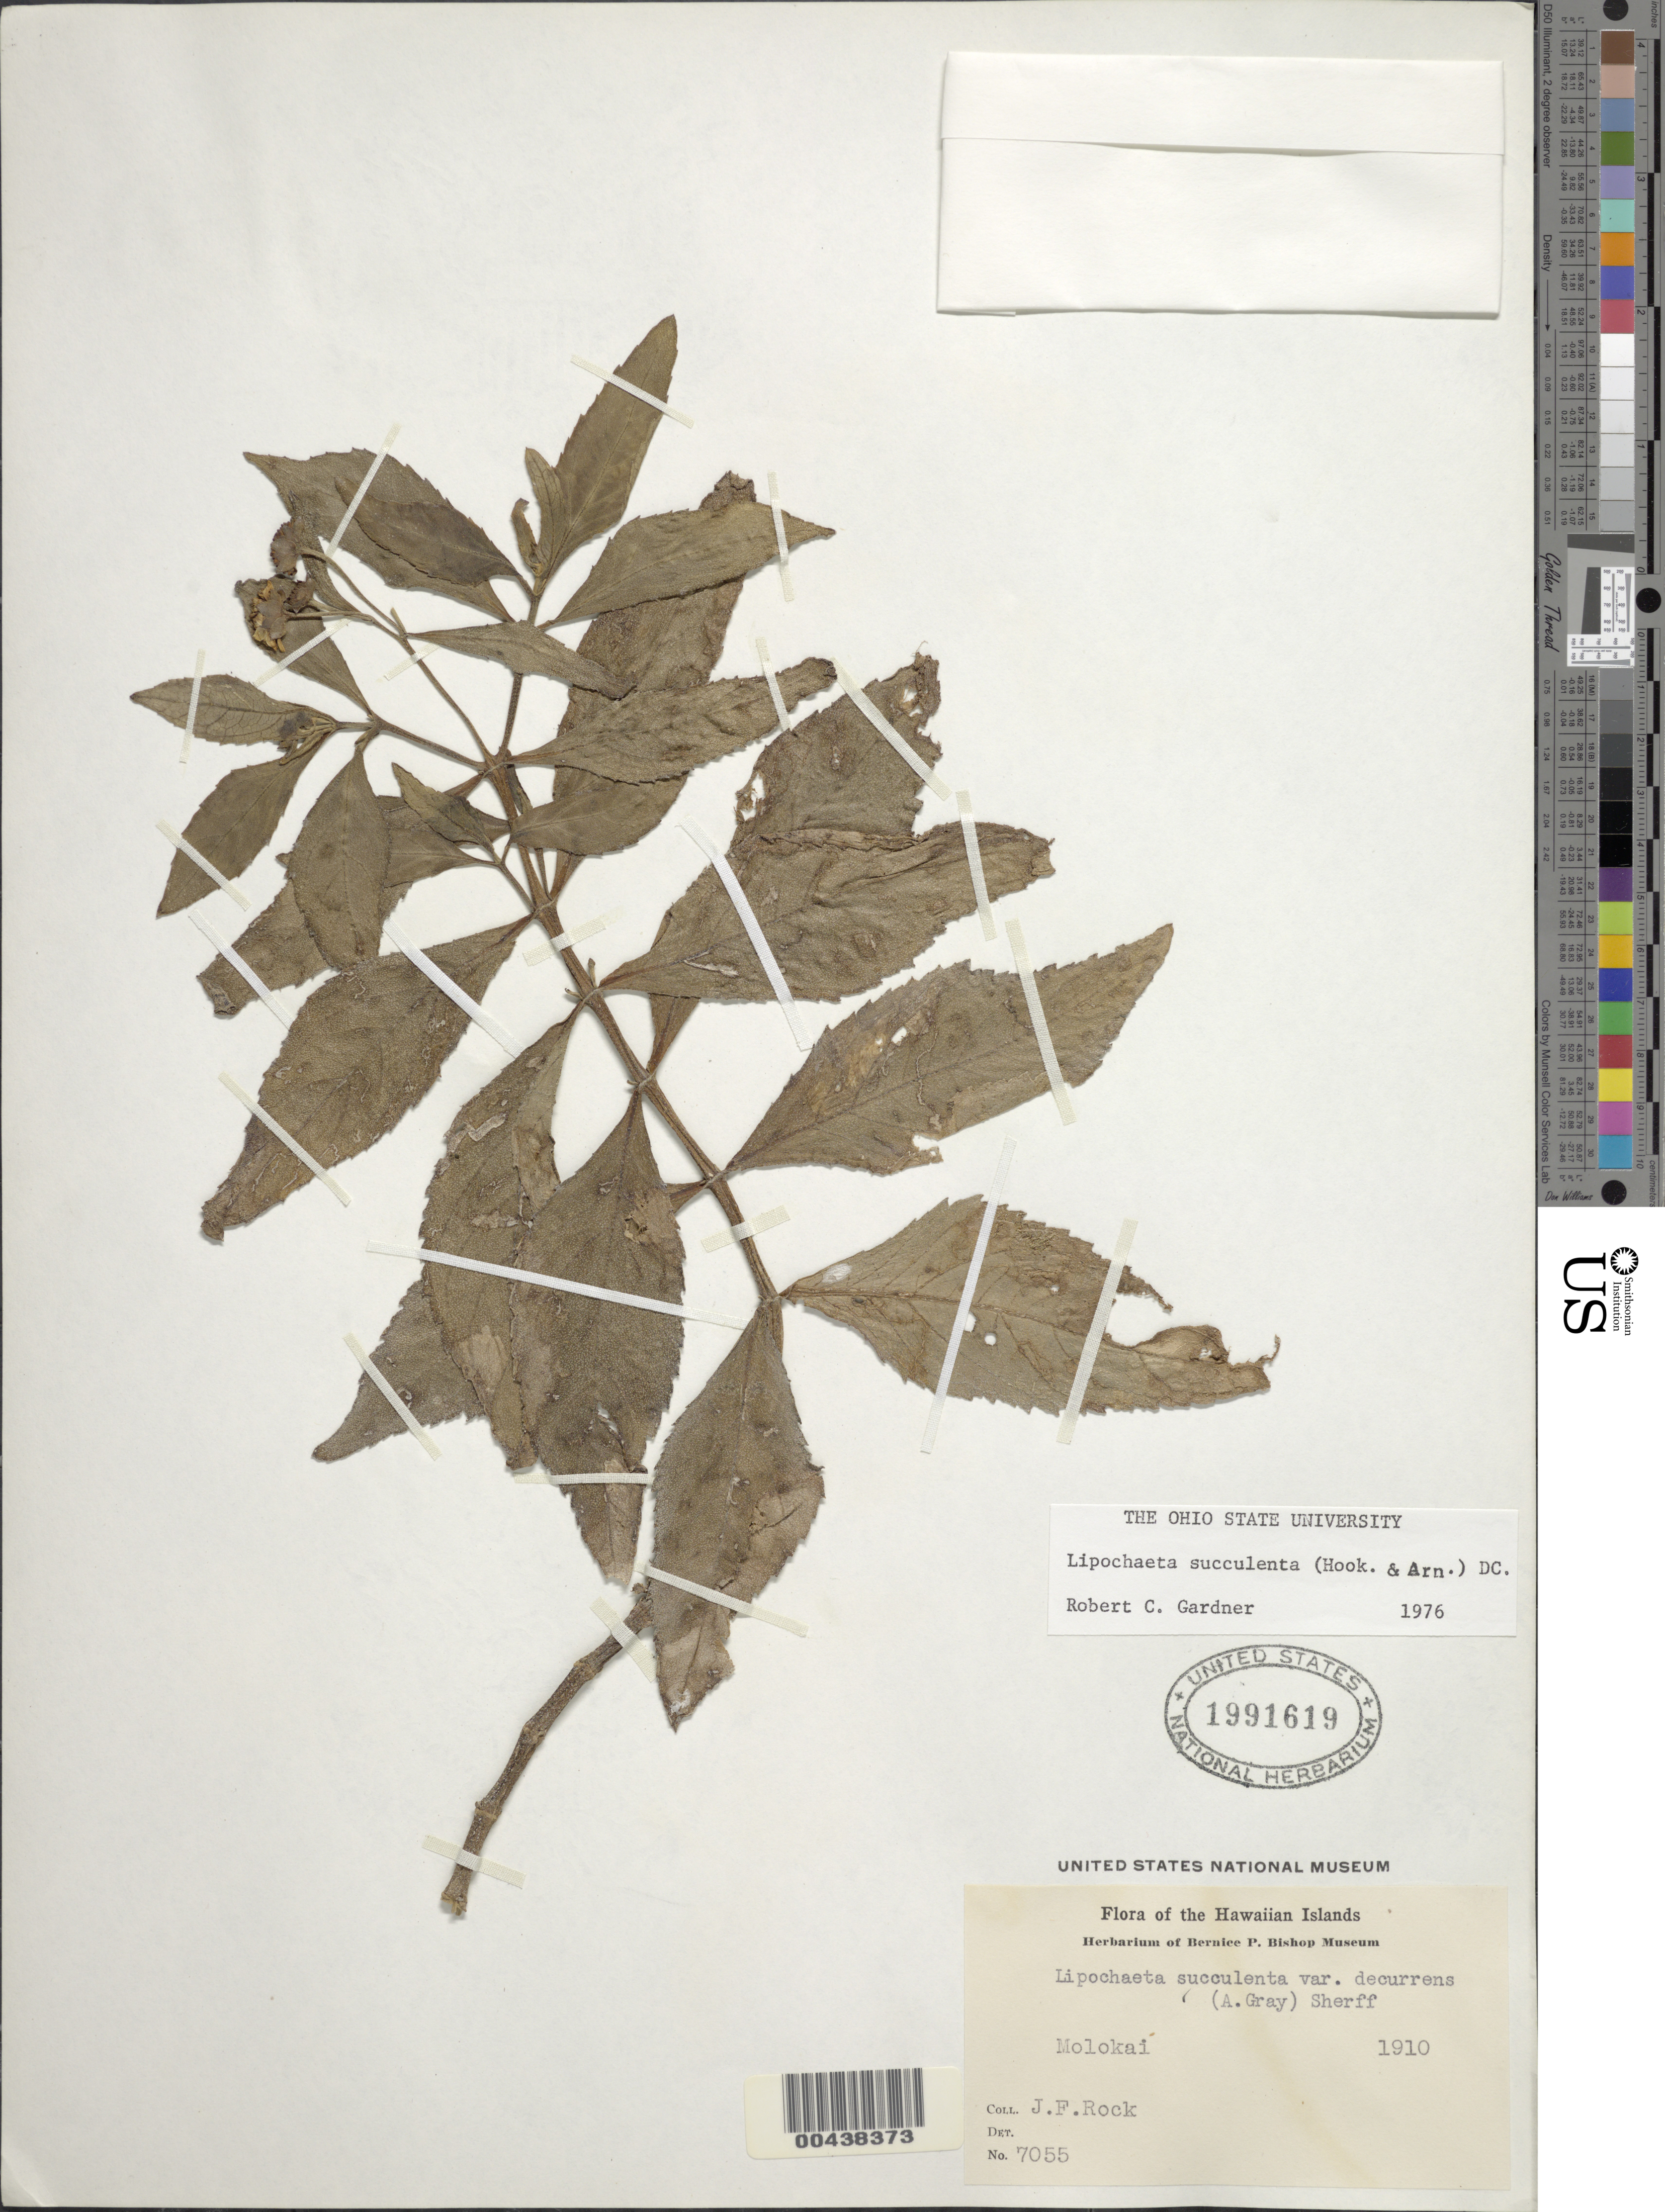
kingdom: Plantae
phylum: Tracheophyta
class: Magnoliopsida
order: Asterales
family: Asteraceae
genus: Lipochaeta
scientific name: Lipochaeta succulenta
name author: (Hook. & Arn.) DC.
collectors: J. F. Rock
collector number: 7055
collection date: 1910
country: United States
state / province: Hawaii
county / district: Maui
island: Moloka'i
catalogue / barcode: US 1991619